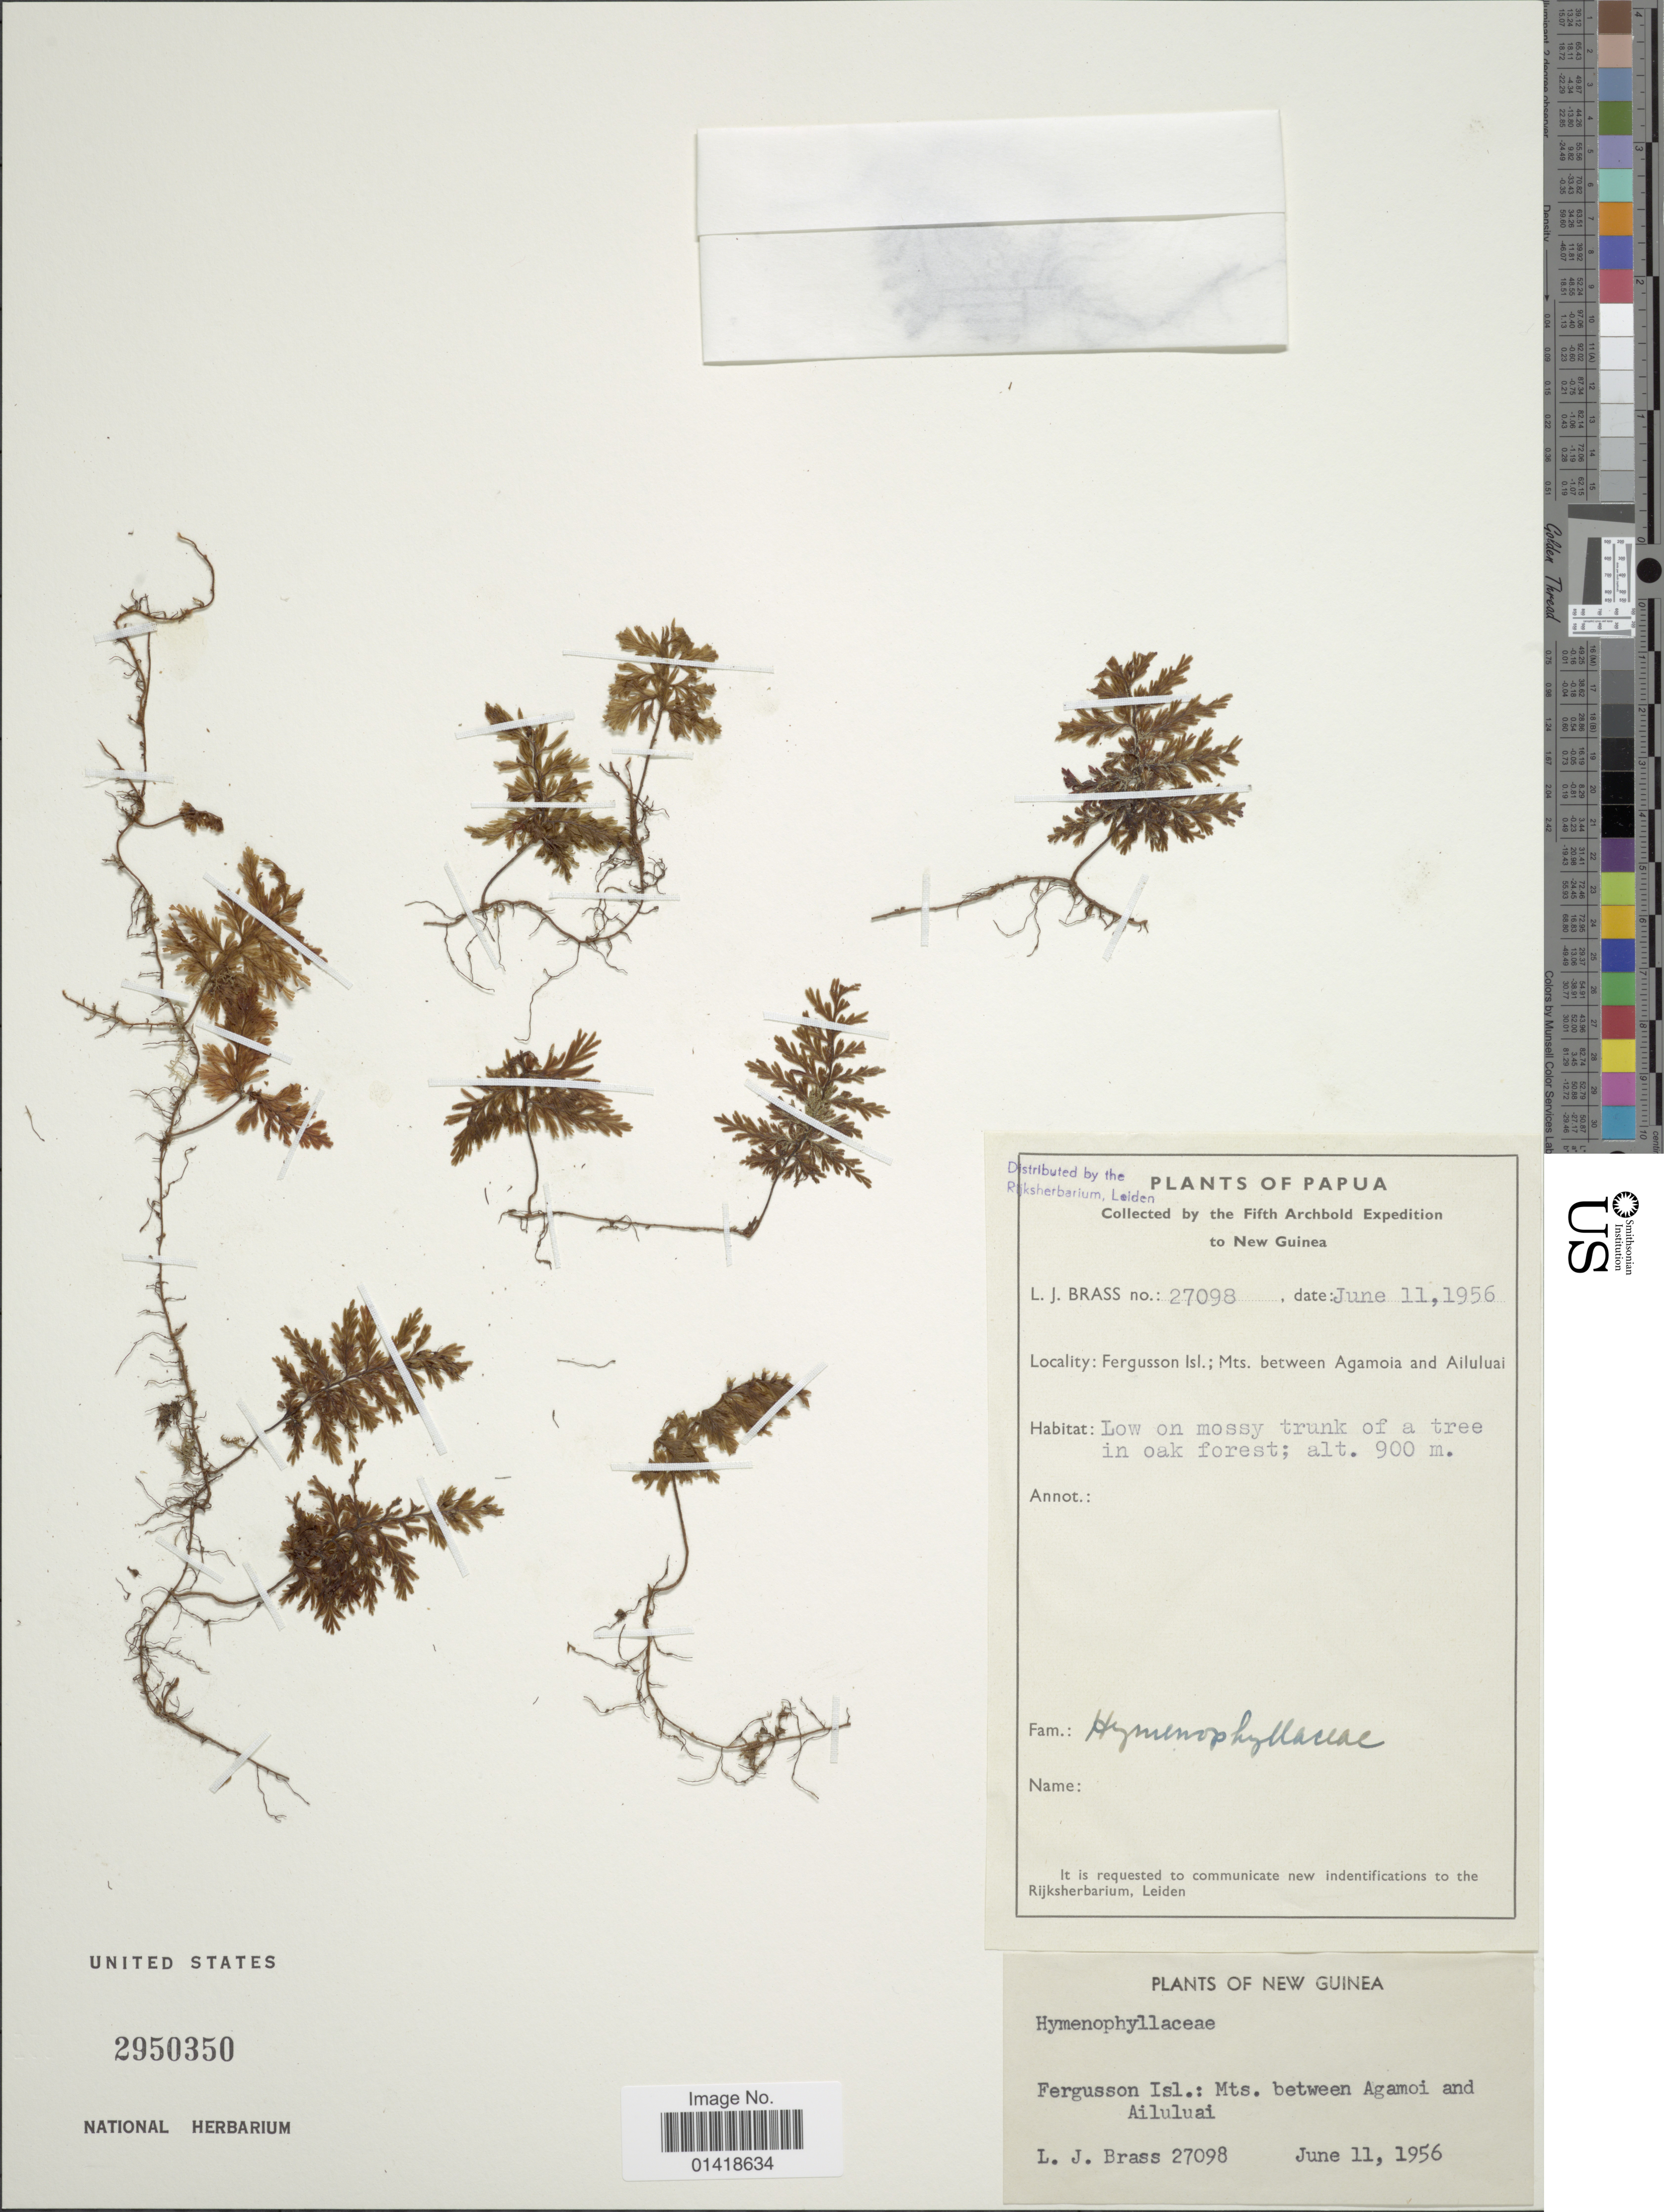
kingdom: Plantae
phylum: Tracheophyta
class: Polypodiopsida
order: Hymenophyllales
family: Hymenophyllaceae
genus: Hymenophyllum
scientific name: Hymenophyllum sp.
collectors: L. J. Brass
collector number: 27098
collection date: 1956-06-11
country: Papua New Guinea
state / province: Milne Bay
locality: New Guinea. Fergusson Isl.; Mts. between Agamoia and Alluluai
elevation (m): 900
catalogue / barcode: US 2950350